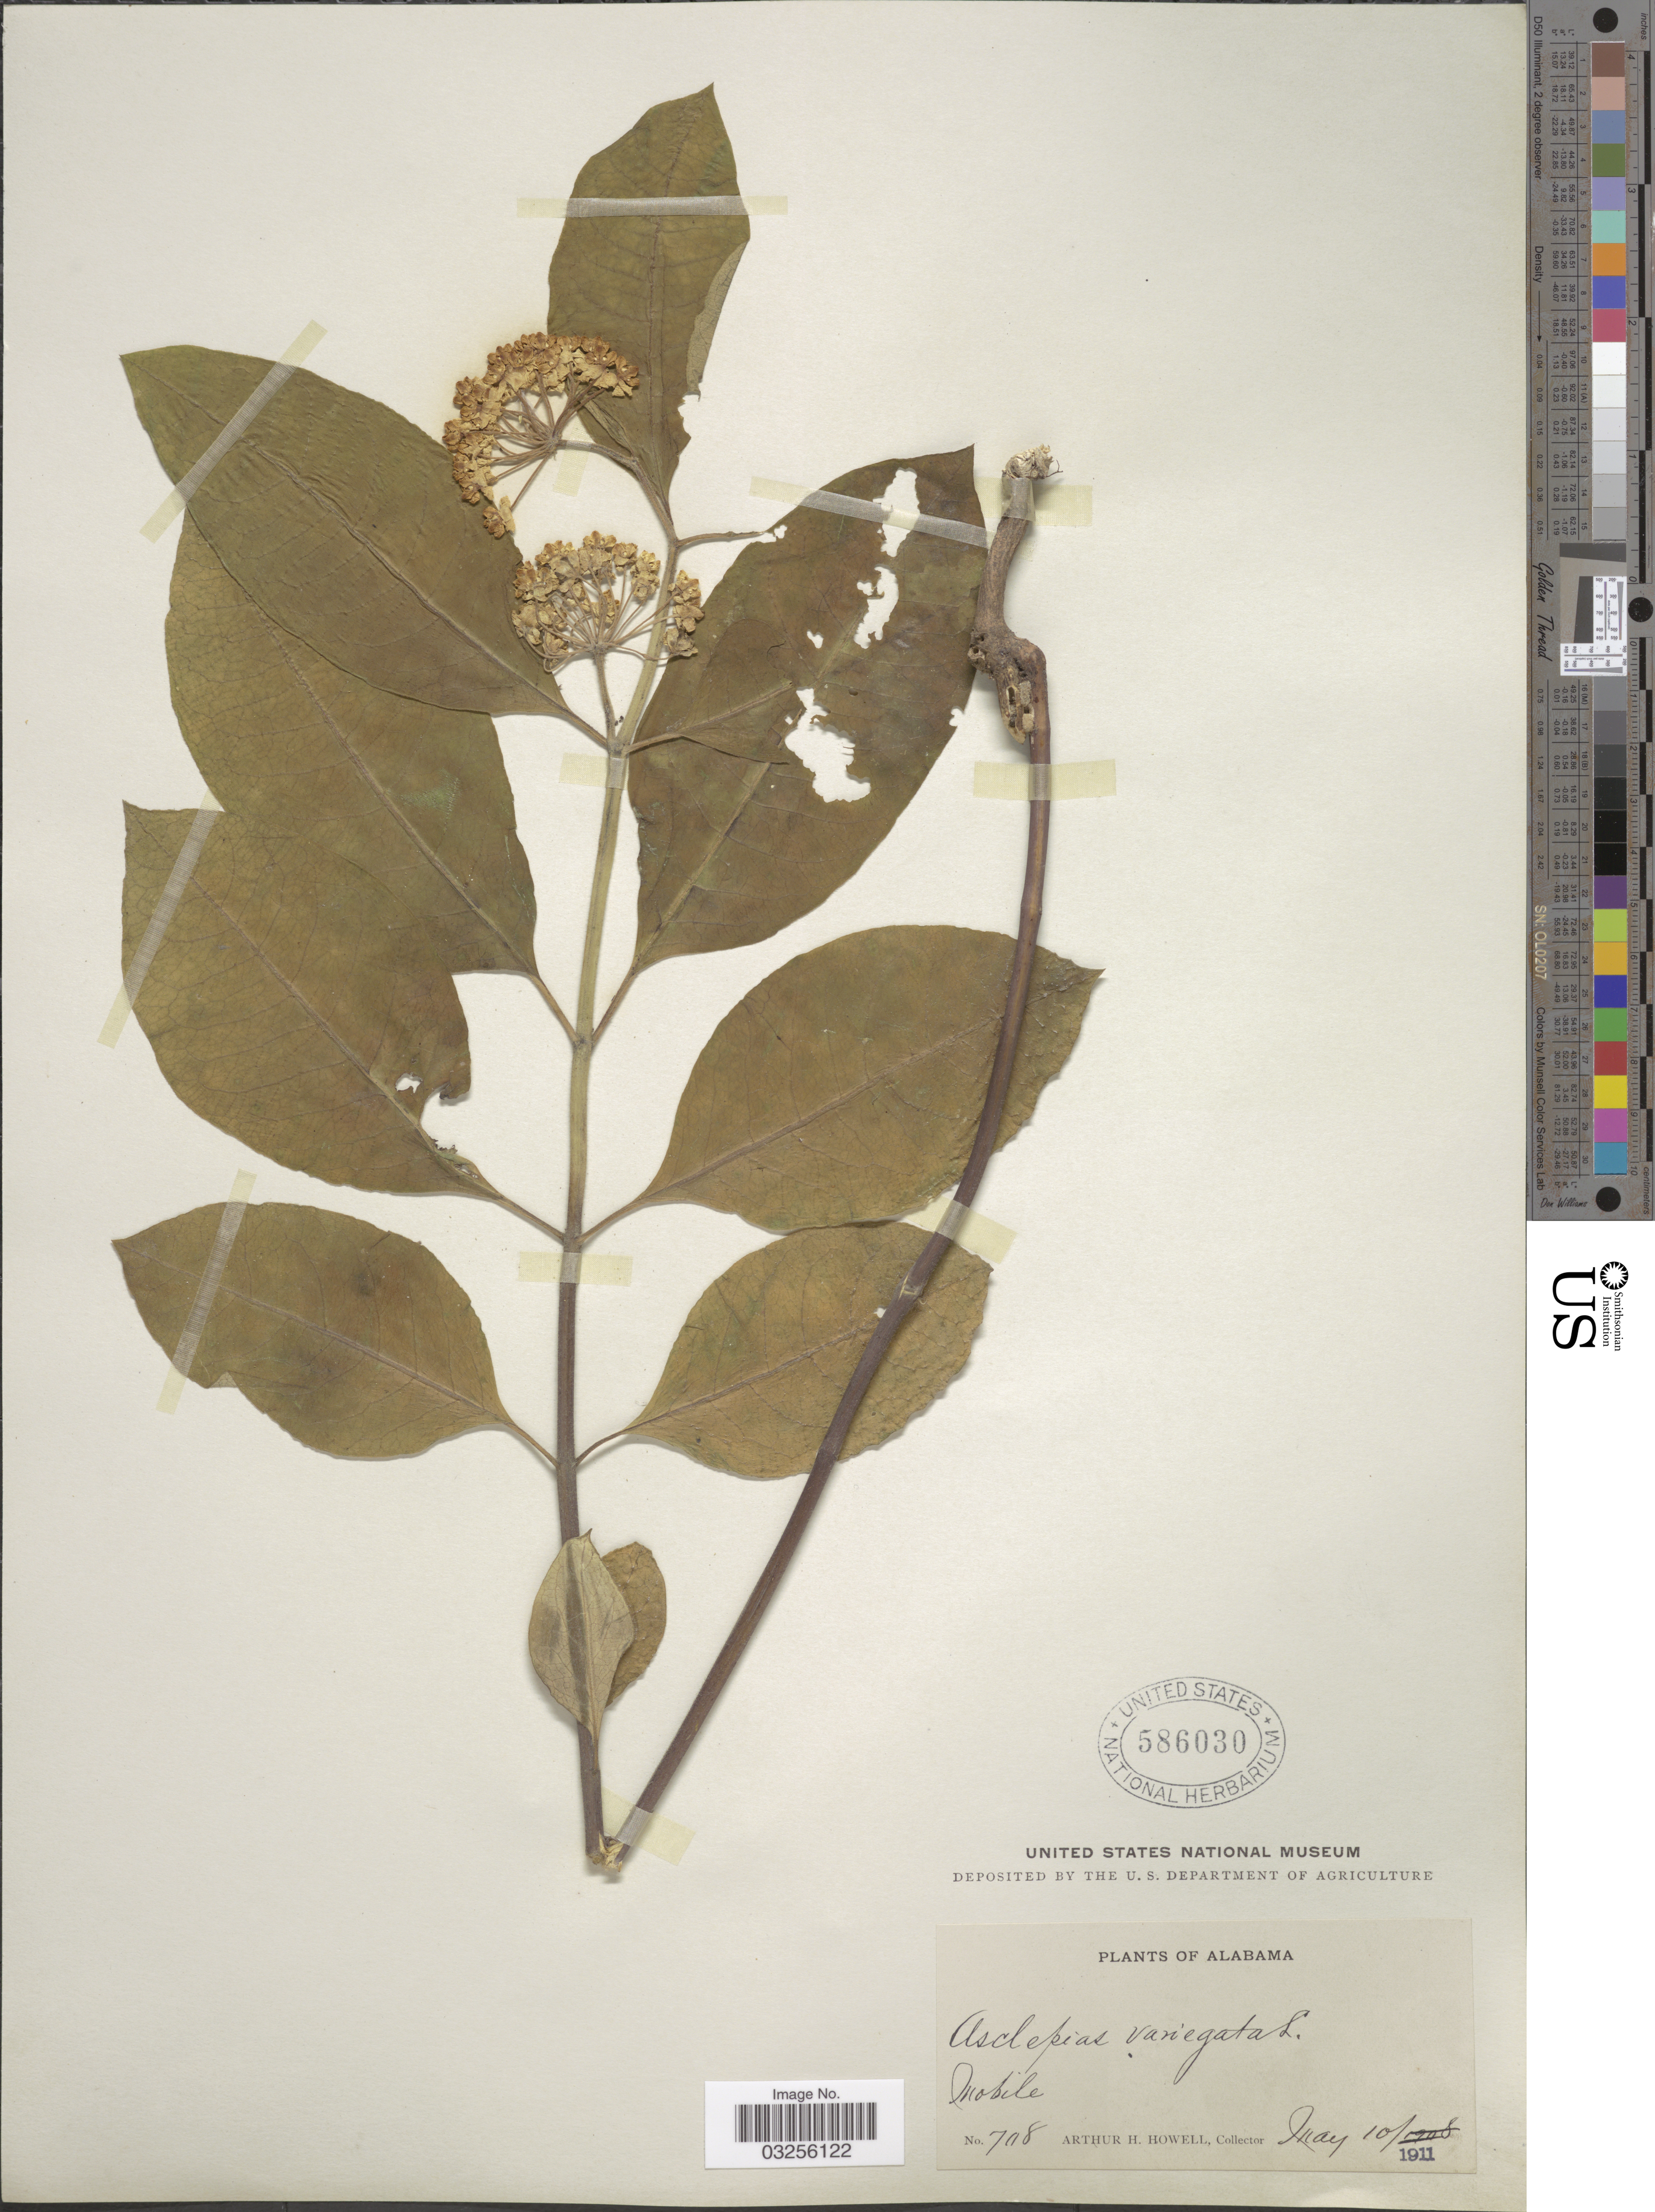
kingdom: Plantae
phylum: Tracheophyta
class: Magnoliopsida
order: Gentianales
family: Apocynaceae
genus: Asclepias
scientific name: Asclepias variegata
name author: L.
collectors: A. Howell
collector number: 708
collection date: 1911-05-10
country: United States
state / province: Alabama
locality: Mobile.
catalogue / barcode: US 586030